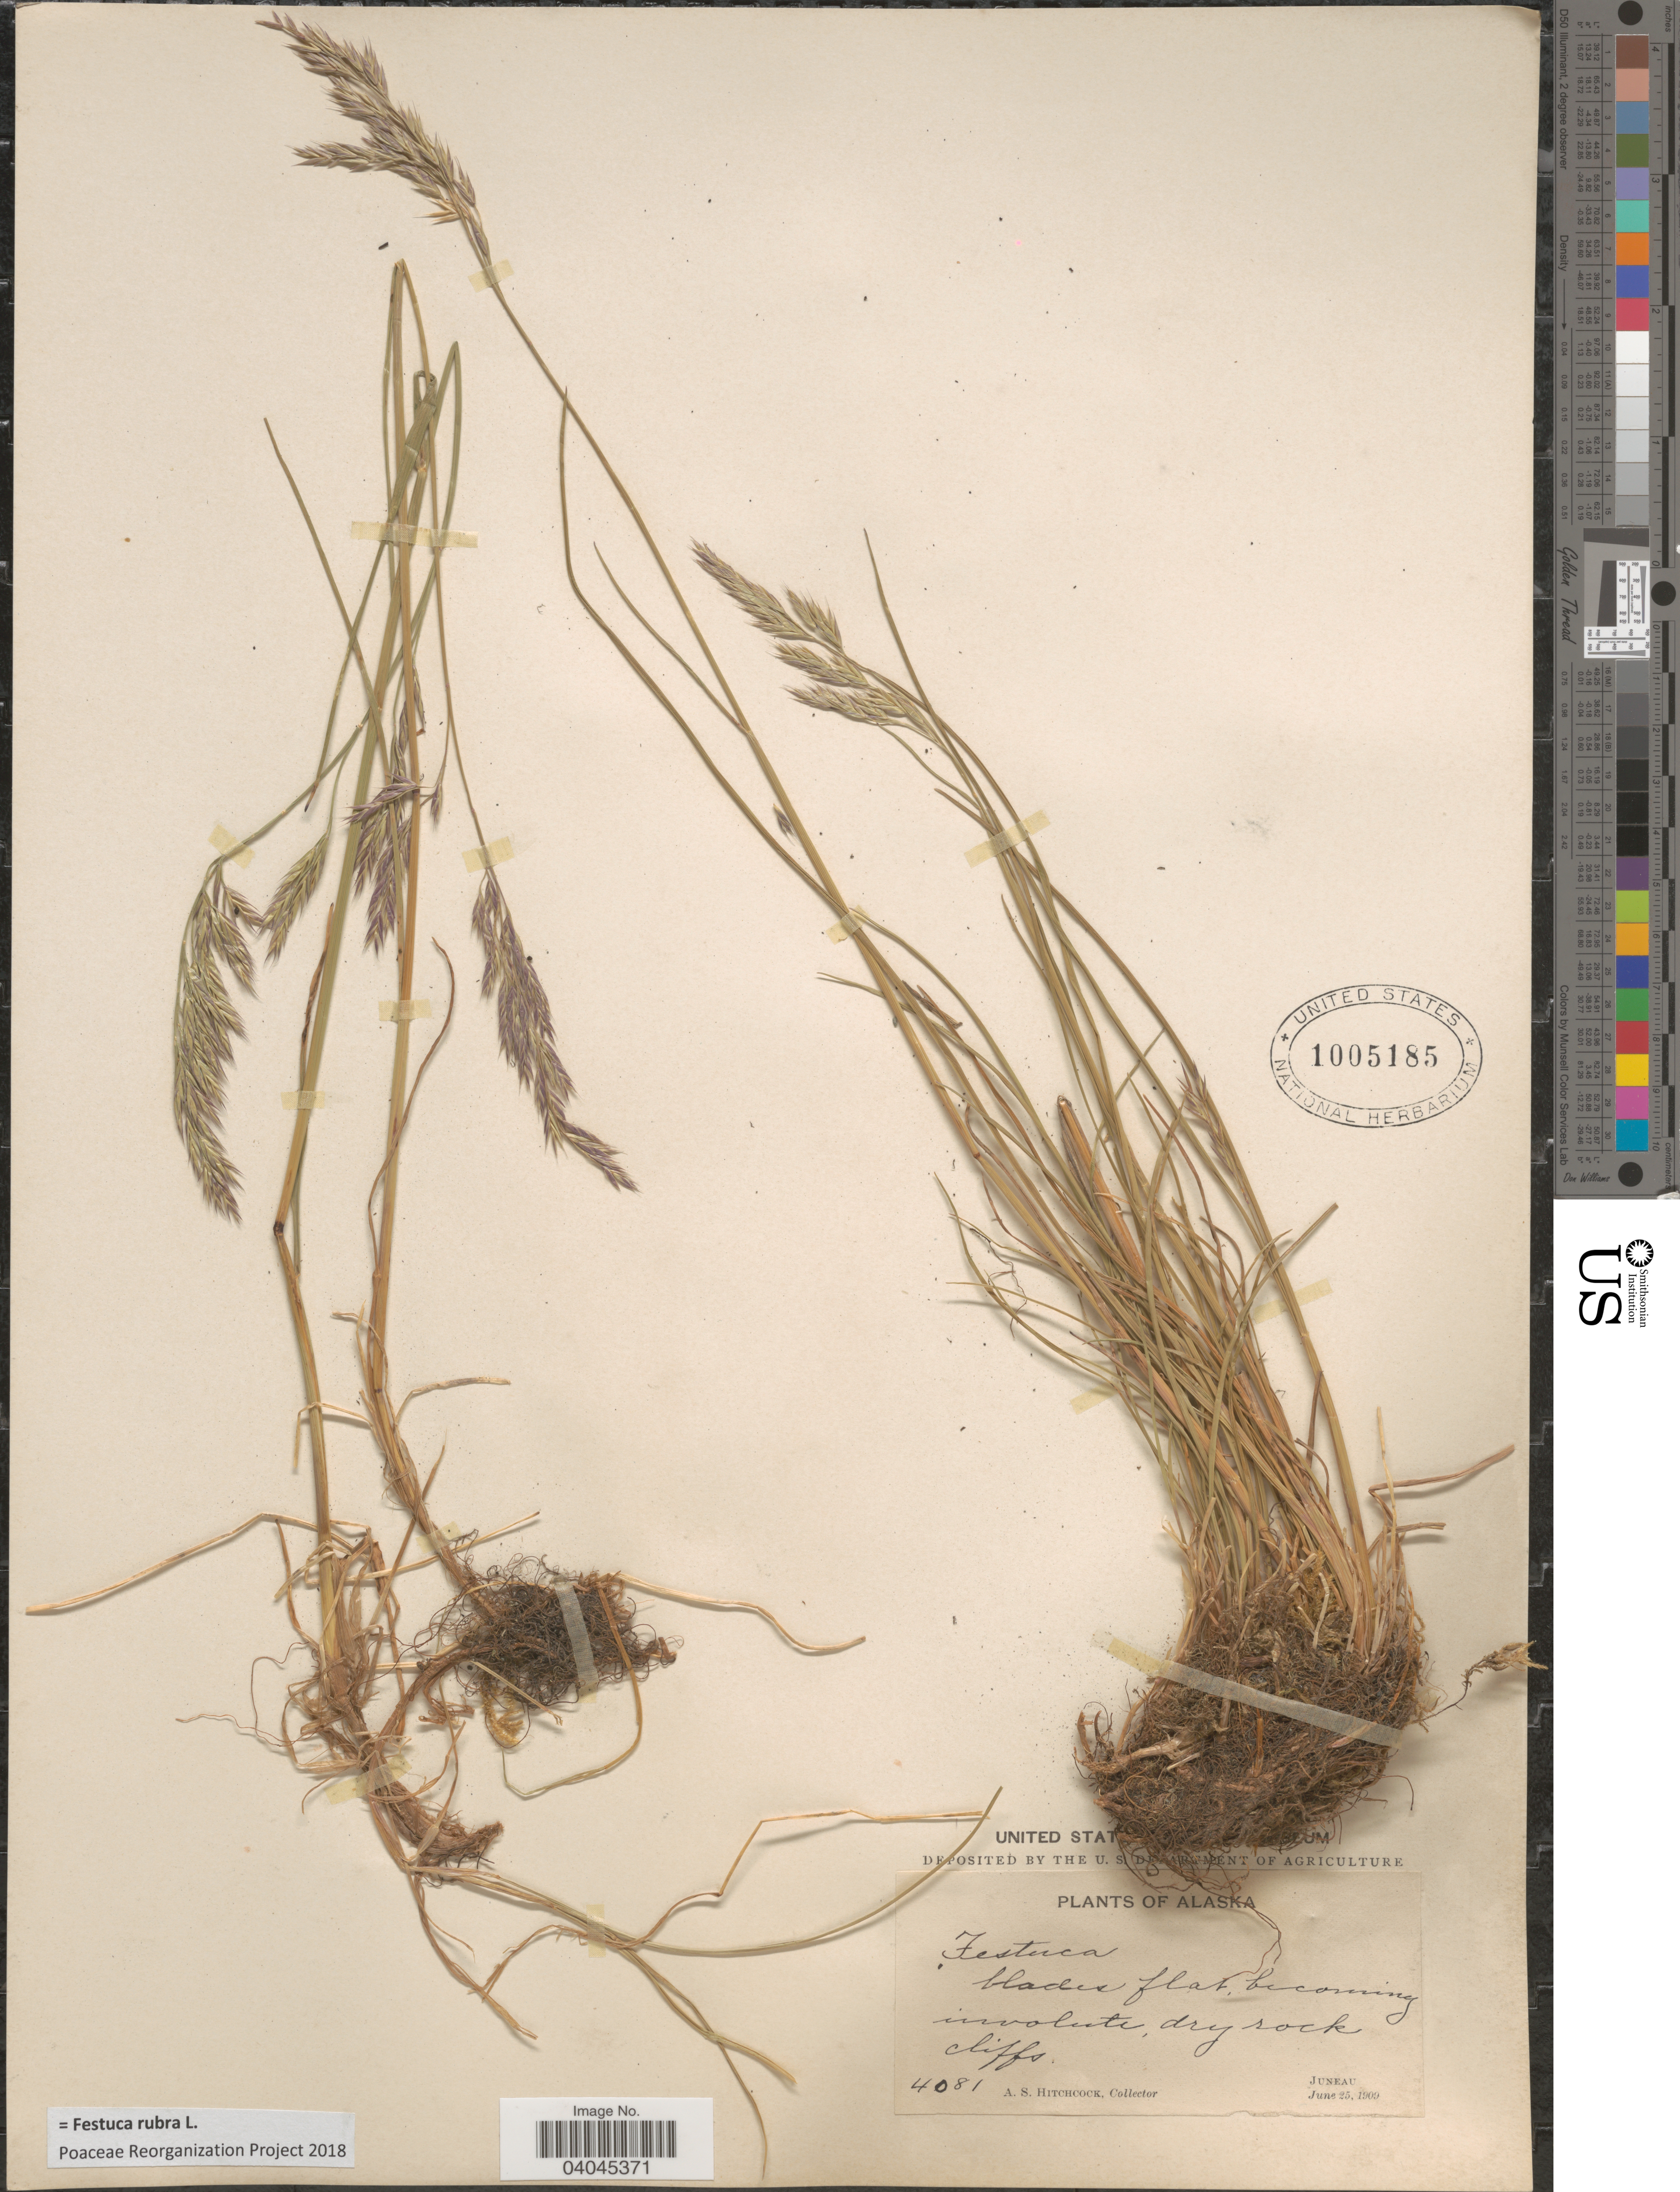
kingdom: Plantae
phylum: Tracheophyta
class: Liliopsida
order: Poales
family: Poaceae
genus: Festuca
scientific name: Festuca rubra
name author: L.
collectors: A. S. Hitchcock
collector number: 4081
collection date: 1909-06-25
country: United States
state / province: Alaska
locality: Juneau.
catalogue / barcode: US 1005185